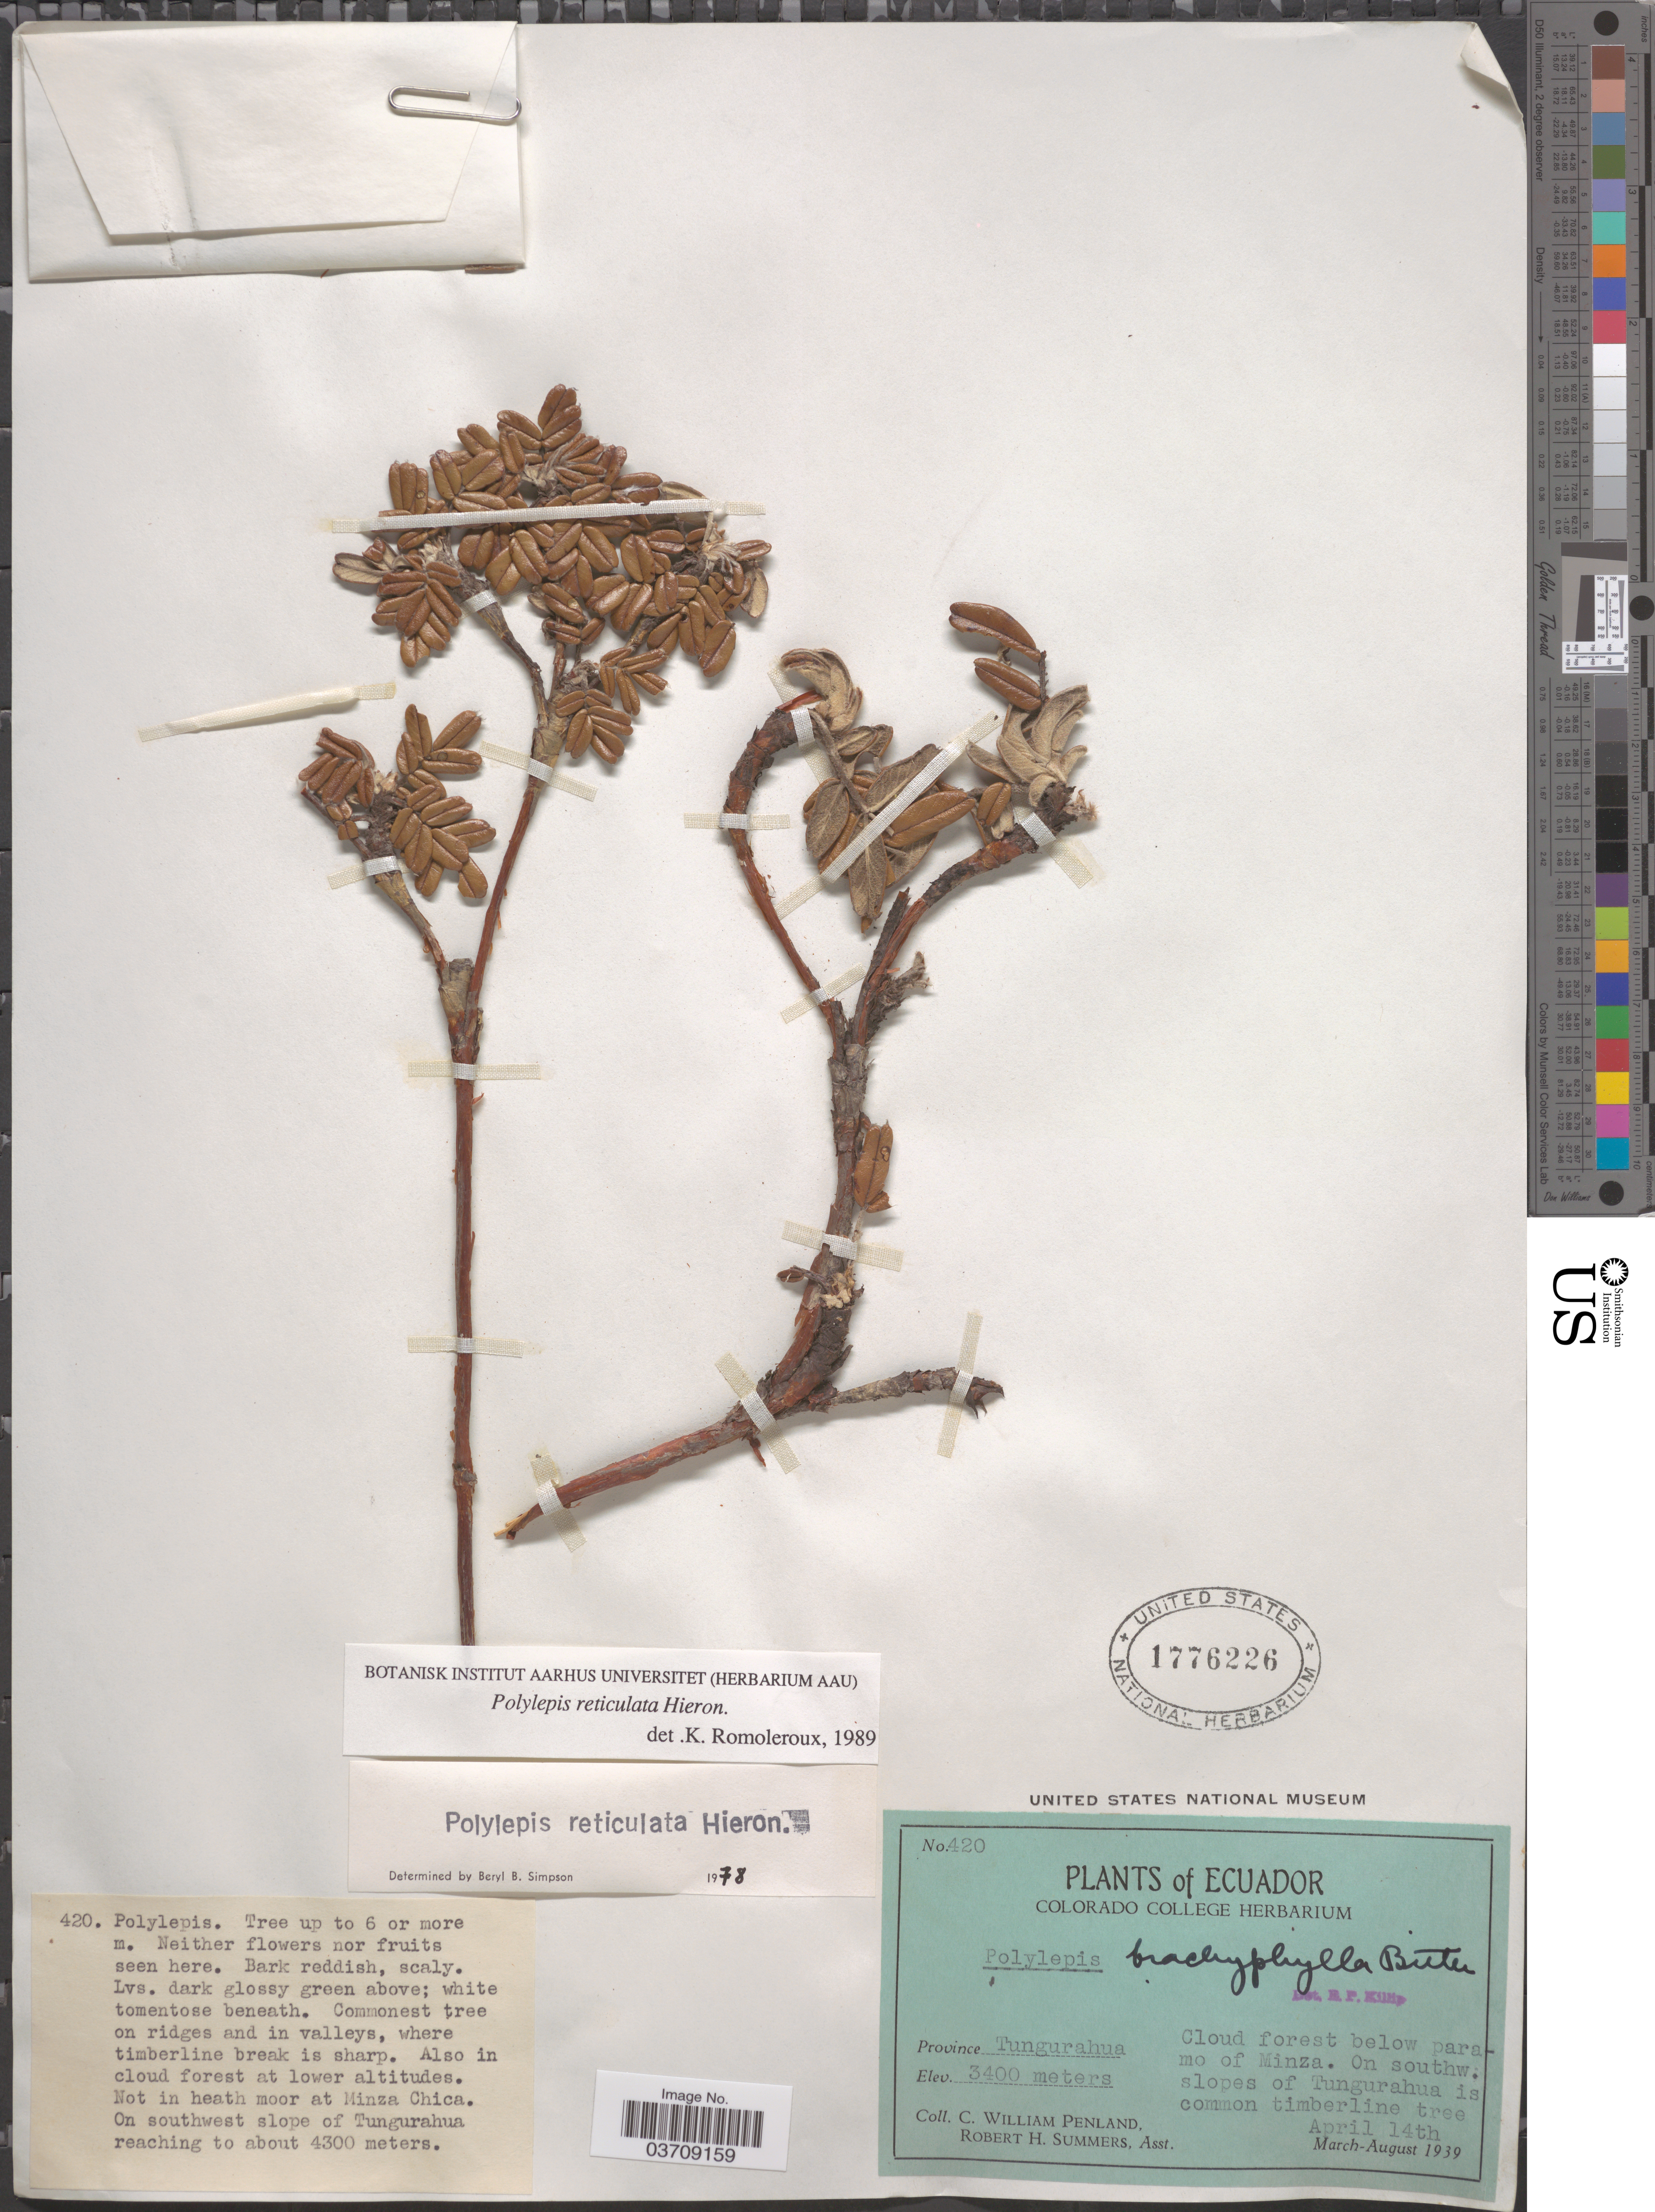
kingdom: Plantae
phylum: Tracheophyta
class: Magnoliopsida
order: Rosales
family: Rosaceae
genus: Polylepis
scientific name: Polylepis reticulata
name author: Hieron.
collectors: C. W. Penland & R. Summers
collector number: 420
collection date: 1939-03/1939-08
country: Ecuador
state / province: Tungurahua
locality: Cloud forest below paramo of Minza. On southw. slopes of Tungurahua.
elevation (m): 3400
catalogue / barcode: US 1776226